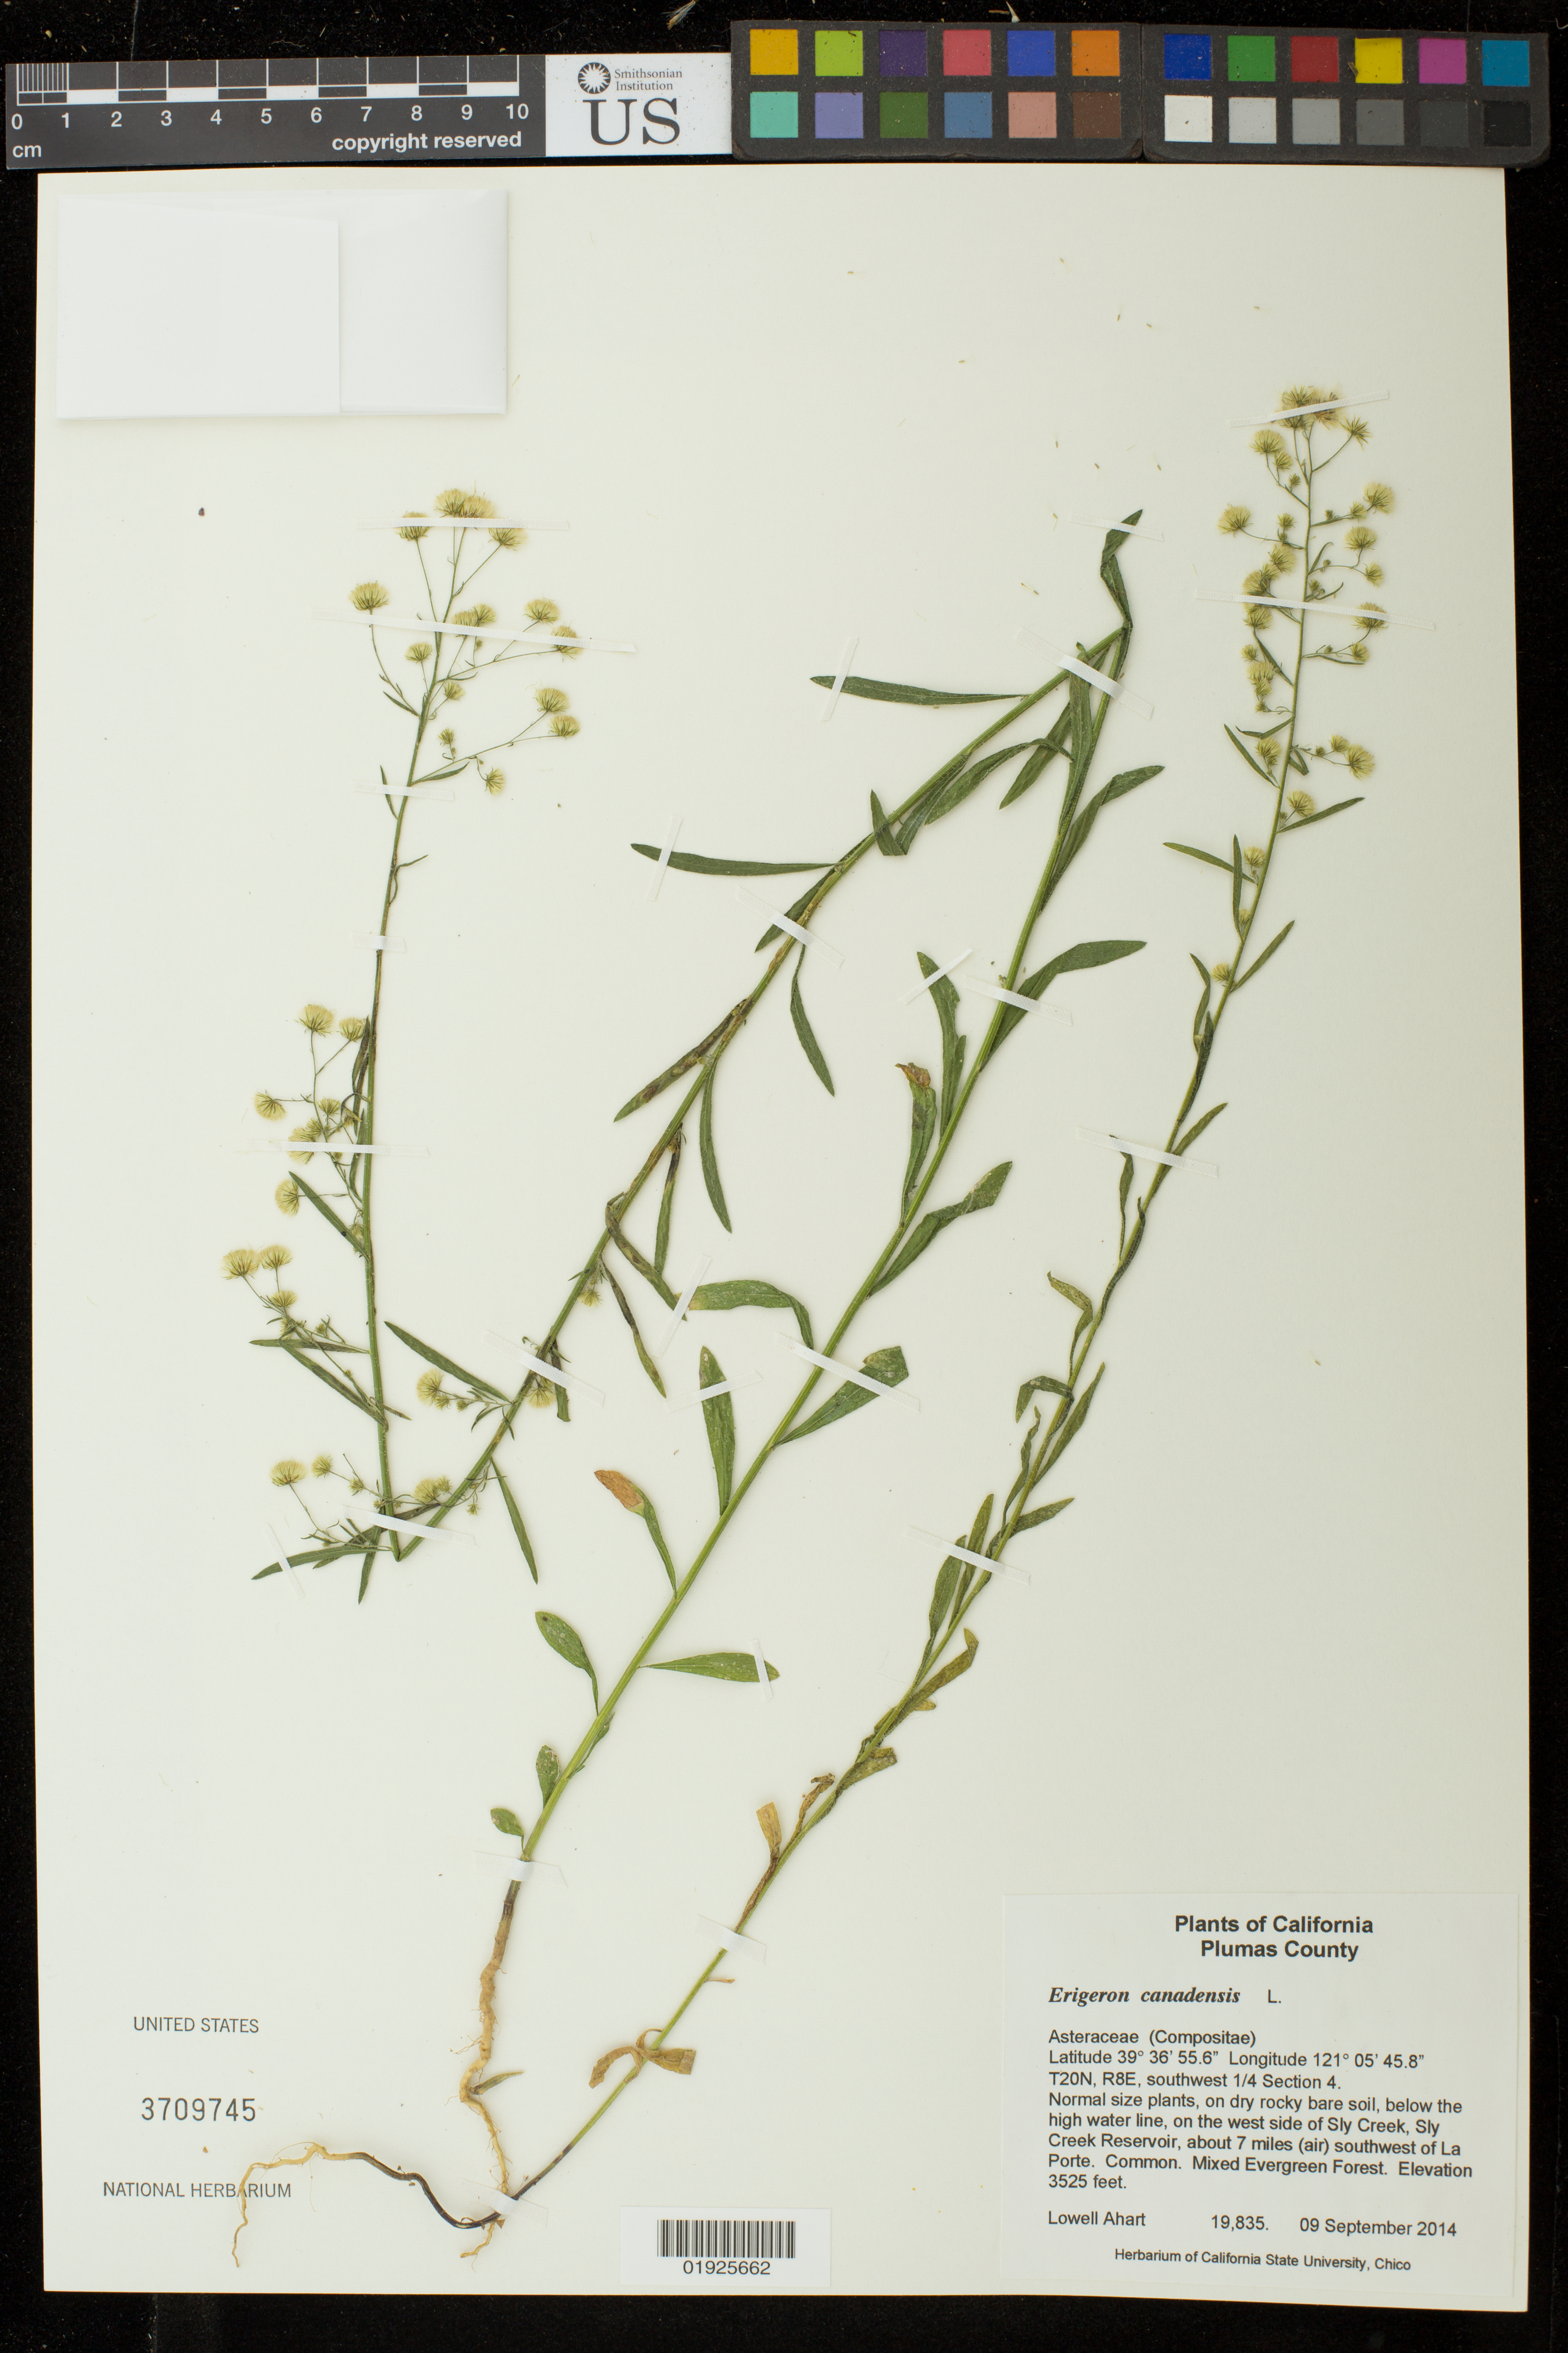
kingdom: Plantae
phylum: Tracheophyta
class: Magnoliopsida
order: Asterales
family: Asteraceae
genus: Erigeron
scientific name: Erigeron canadensis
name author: L.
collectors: L. Ahart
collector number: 19835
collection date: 2014-09-09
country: United States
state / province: California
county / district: Plumas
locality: Below the high water line, on the west side of Sly Creek, Sly Creek Reservoir, about 7 miles (air) southwest of La Porte.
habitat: On dry rocky bare soil. Mixed evergreen forest.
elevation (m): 1074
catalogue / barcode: US 3709745